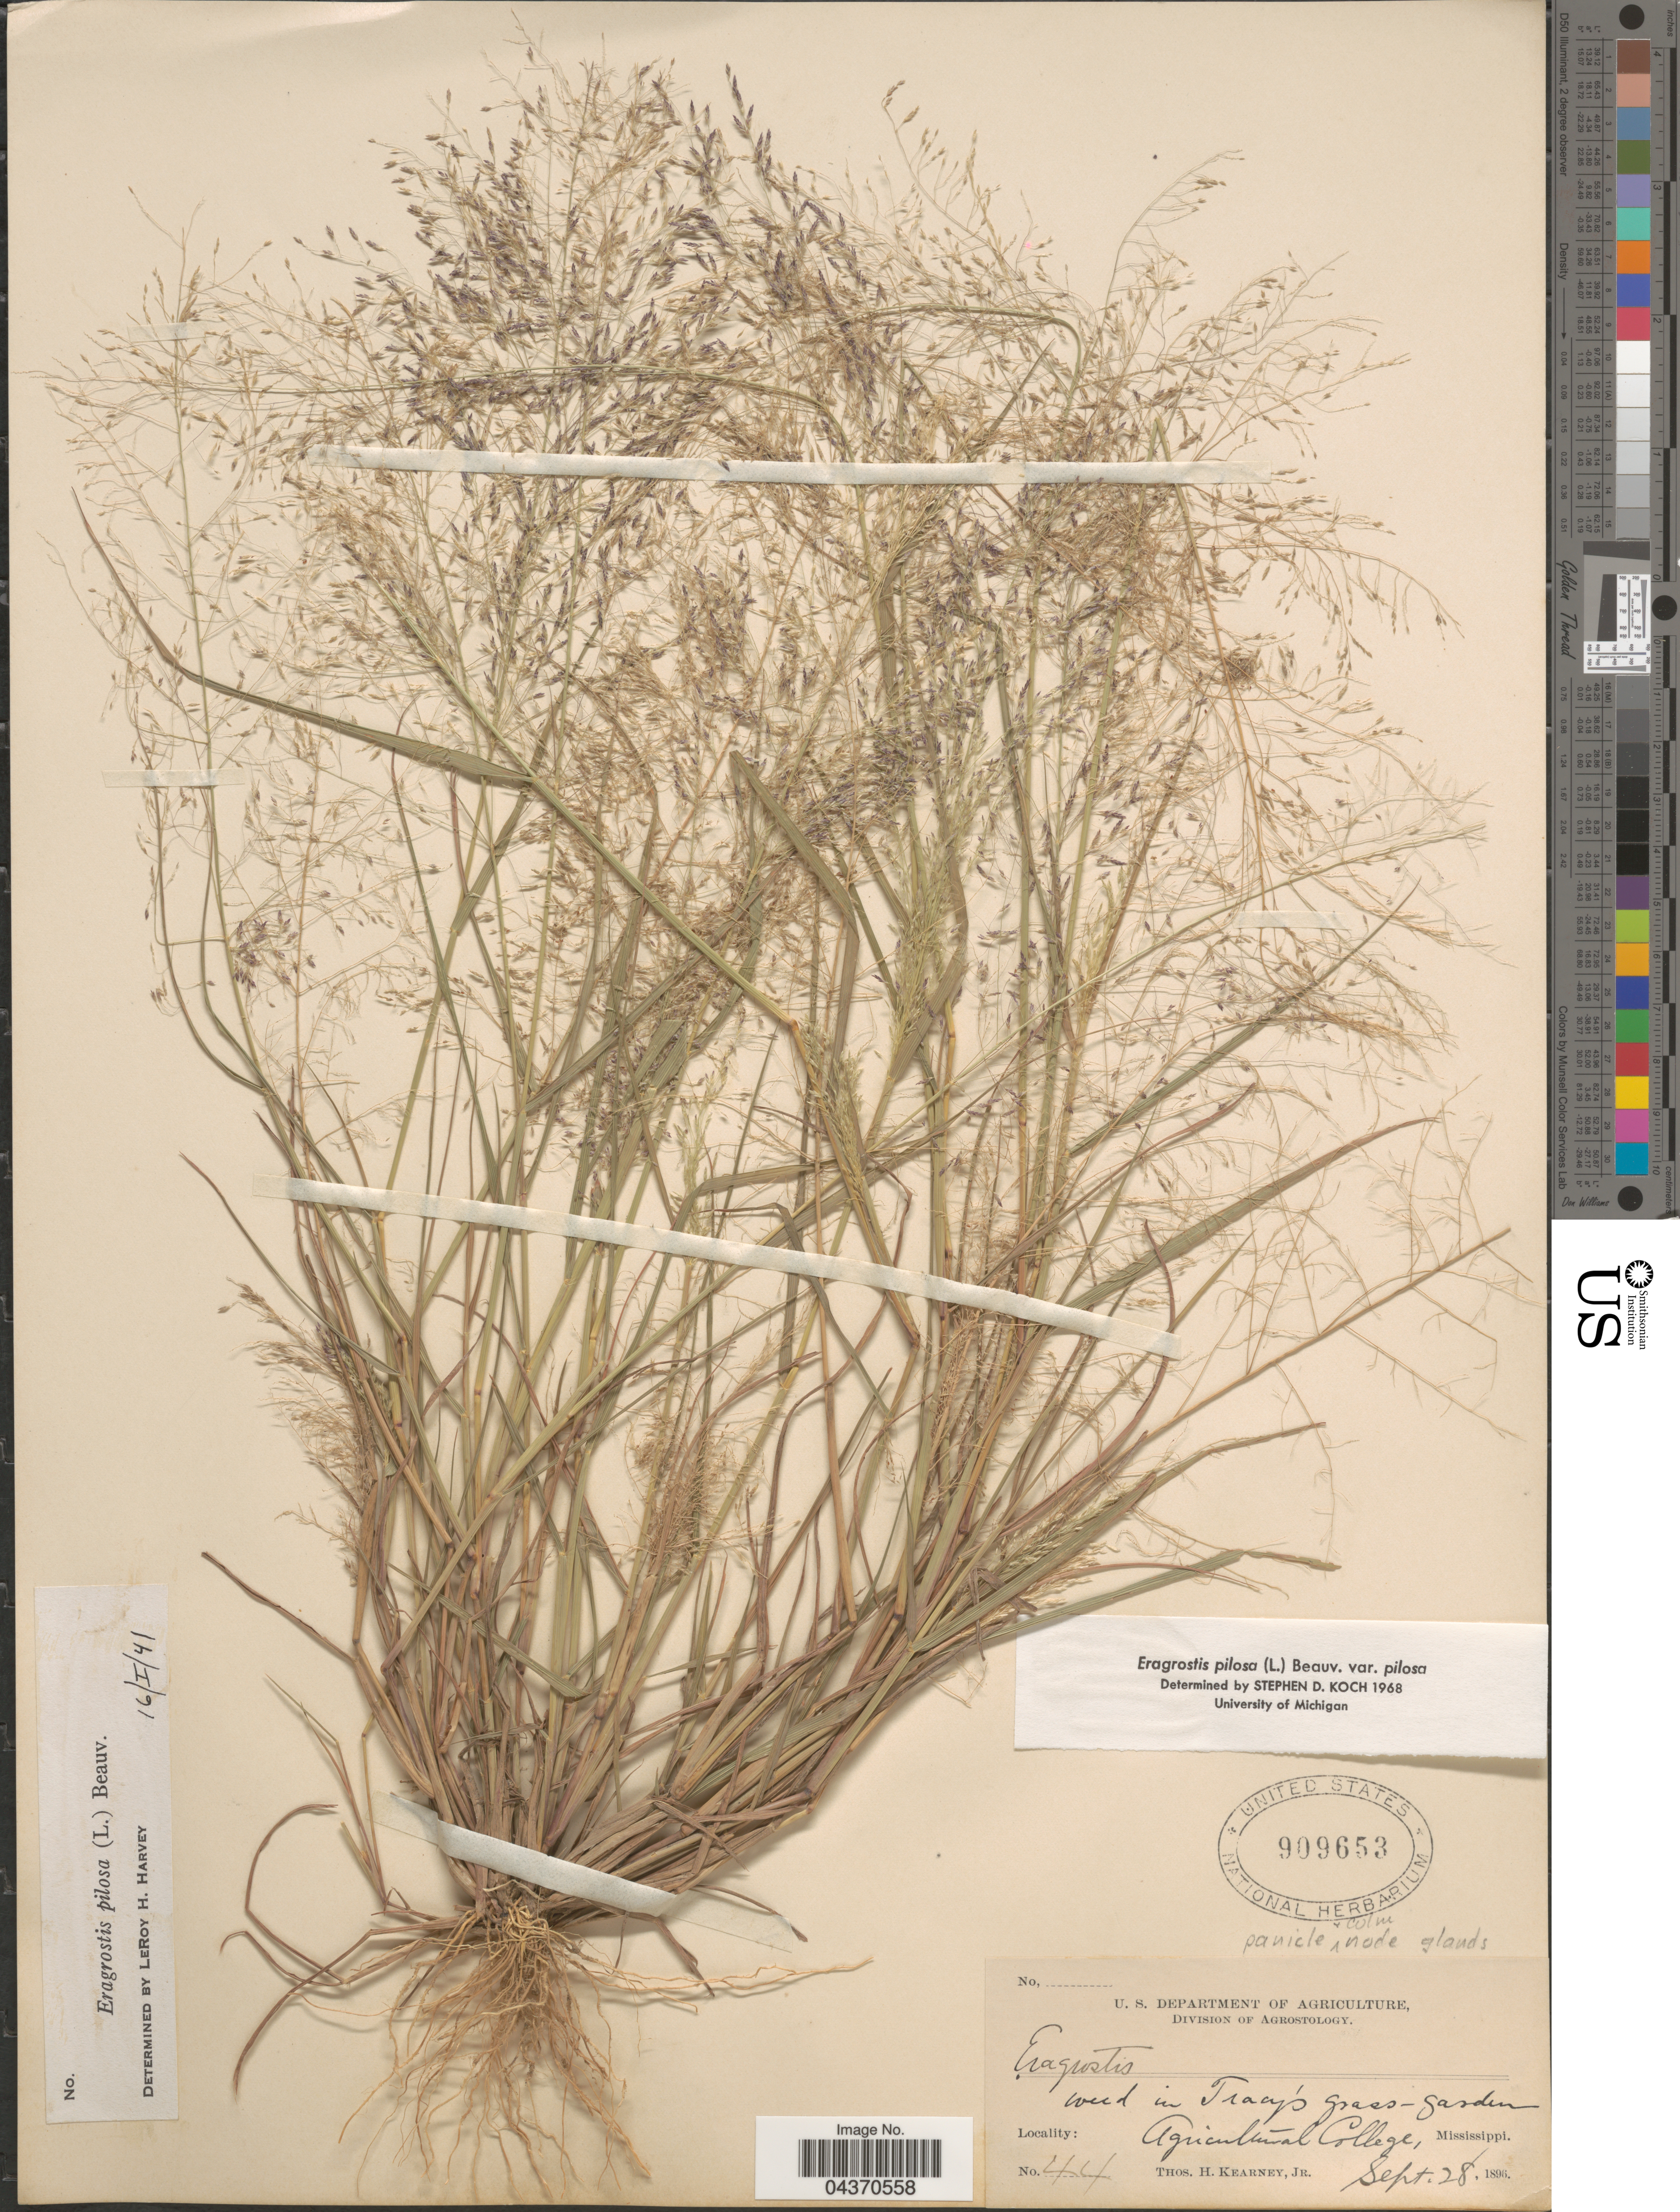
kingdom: Plantae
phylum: Tracheophyta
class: Liliopsida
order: Poales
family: Poaceae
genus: Eragrostis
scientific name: Eragrostis pilosa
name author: (L.) P. Beauv.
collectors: T. H. Kearney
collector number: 44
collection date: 1896-09-28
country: United States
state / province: Mississippi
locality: In Tracy's grass-garden. Agricultural College.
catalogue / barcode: US 909653